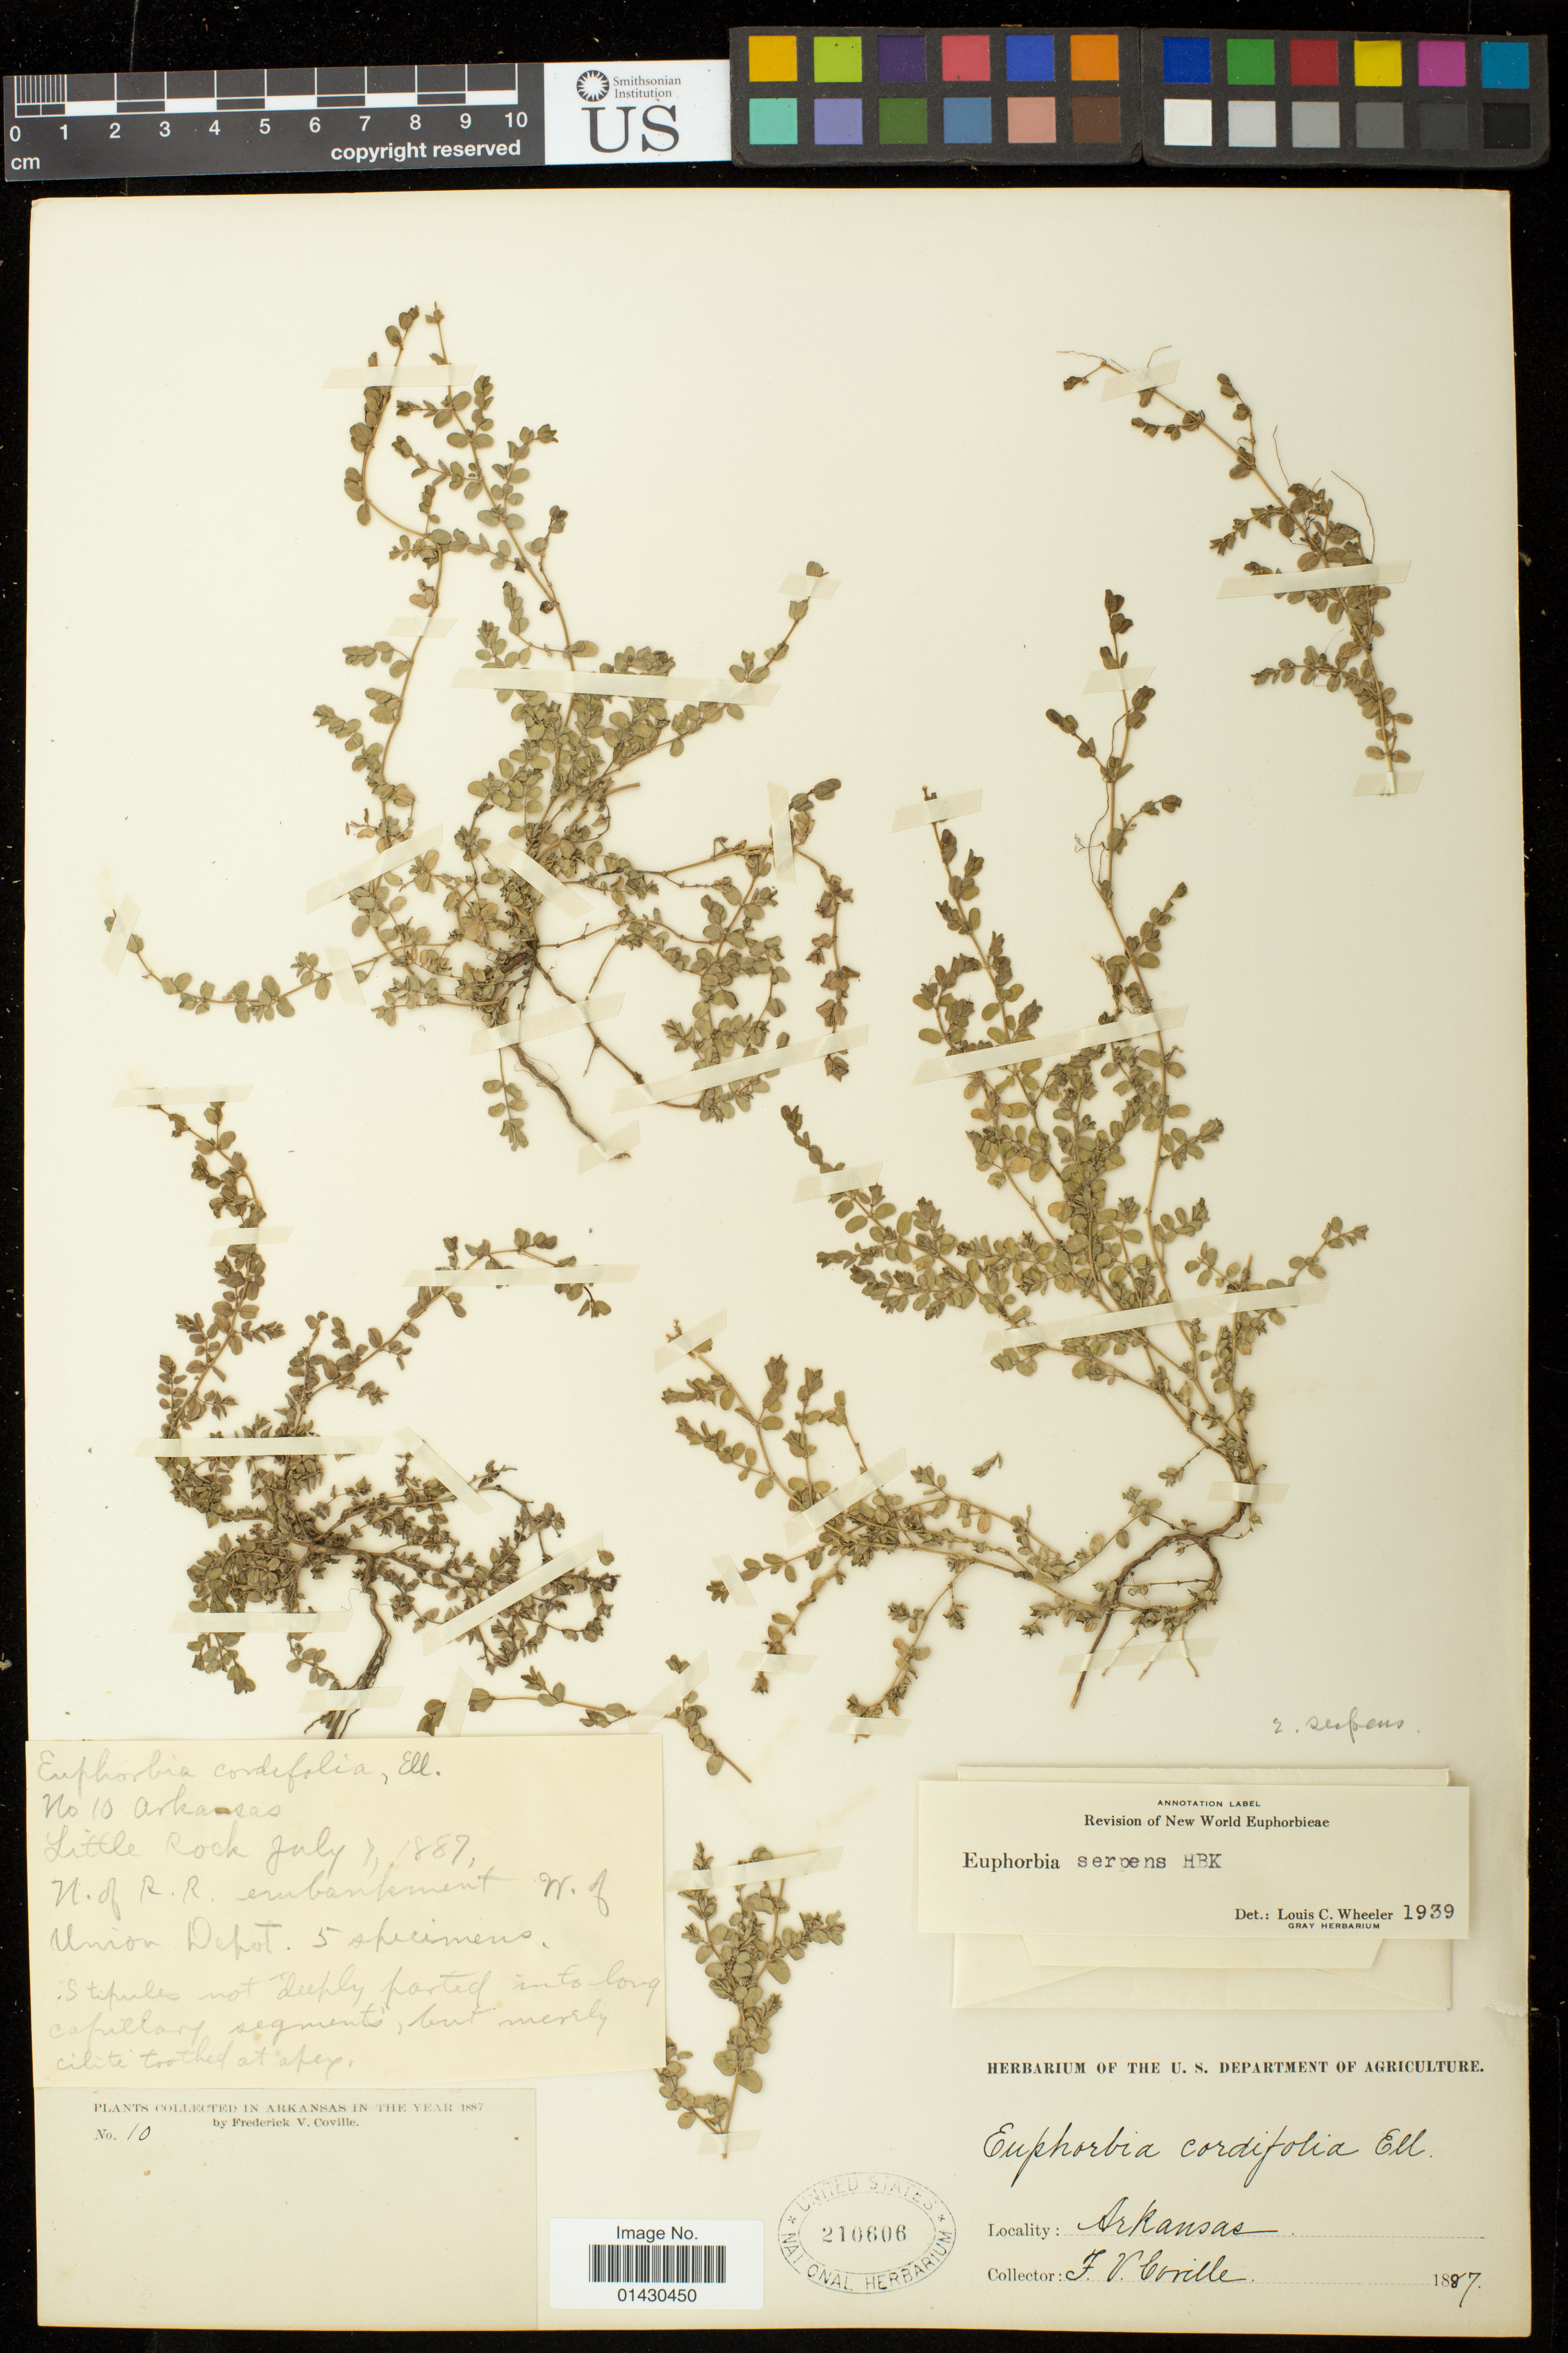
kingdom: Plantae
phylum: Tracheophyta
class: Magnoliopsida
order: Malpighiales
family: Euphorbiaceae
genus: Euphorbia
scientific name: Euphorbia serpens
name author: Kunth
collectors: F. V. Coville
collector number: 10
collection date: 1887-07-07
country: United States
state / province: Arkansas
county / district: Pulaski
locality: Little Rock; N. of R.R. embankment W. of Union Depot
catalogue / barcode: US 210606